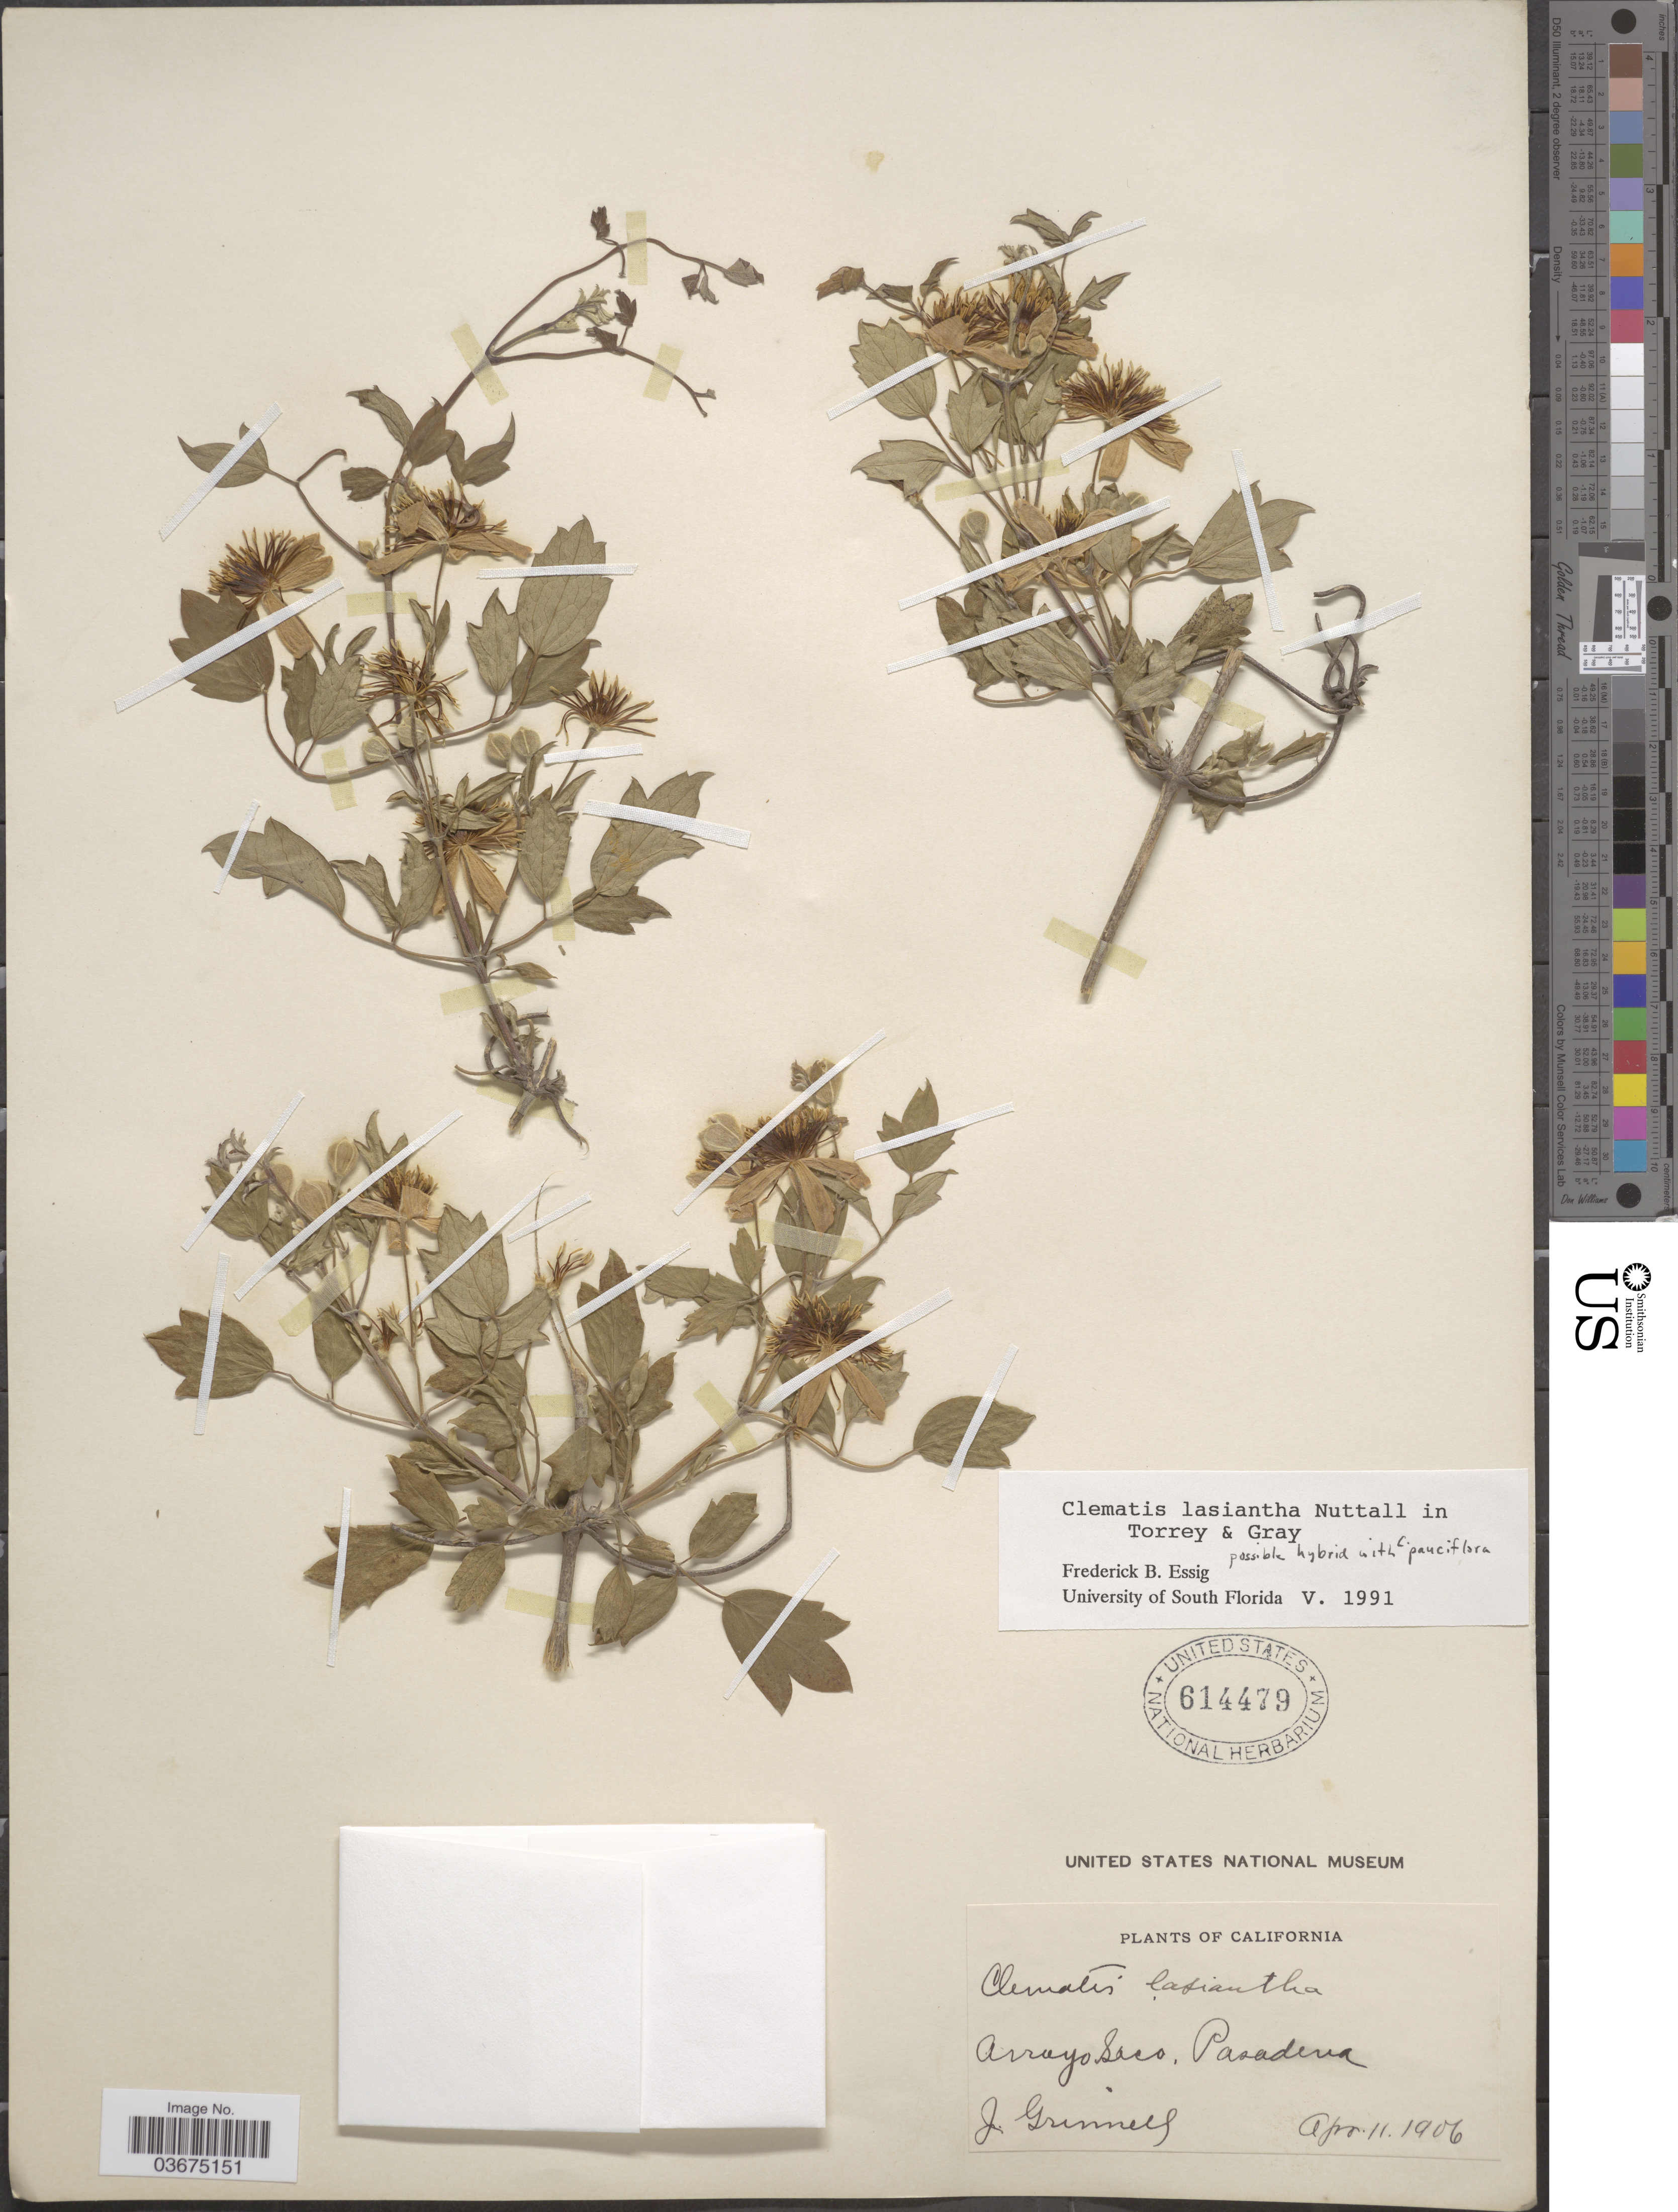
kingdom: Plantae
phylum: Tracheophyta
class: Magnoliopsida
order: Ranunculales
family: Ranunculaceae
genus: Clematis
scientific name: Clematis lasiantha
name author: Nutt.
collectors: J. Grinnell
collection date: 1906-04-11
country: United States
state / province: California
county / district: Los Angeles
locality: Arroyo Seco, Pasadena.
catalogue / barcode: US 614479